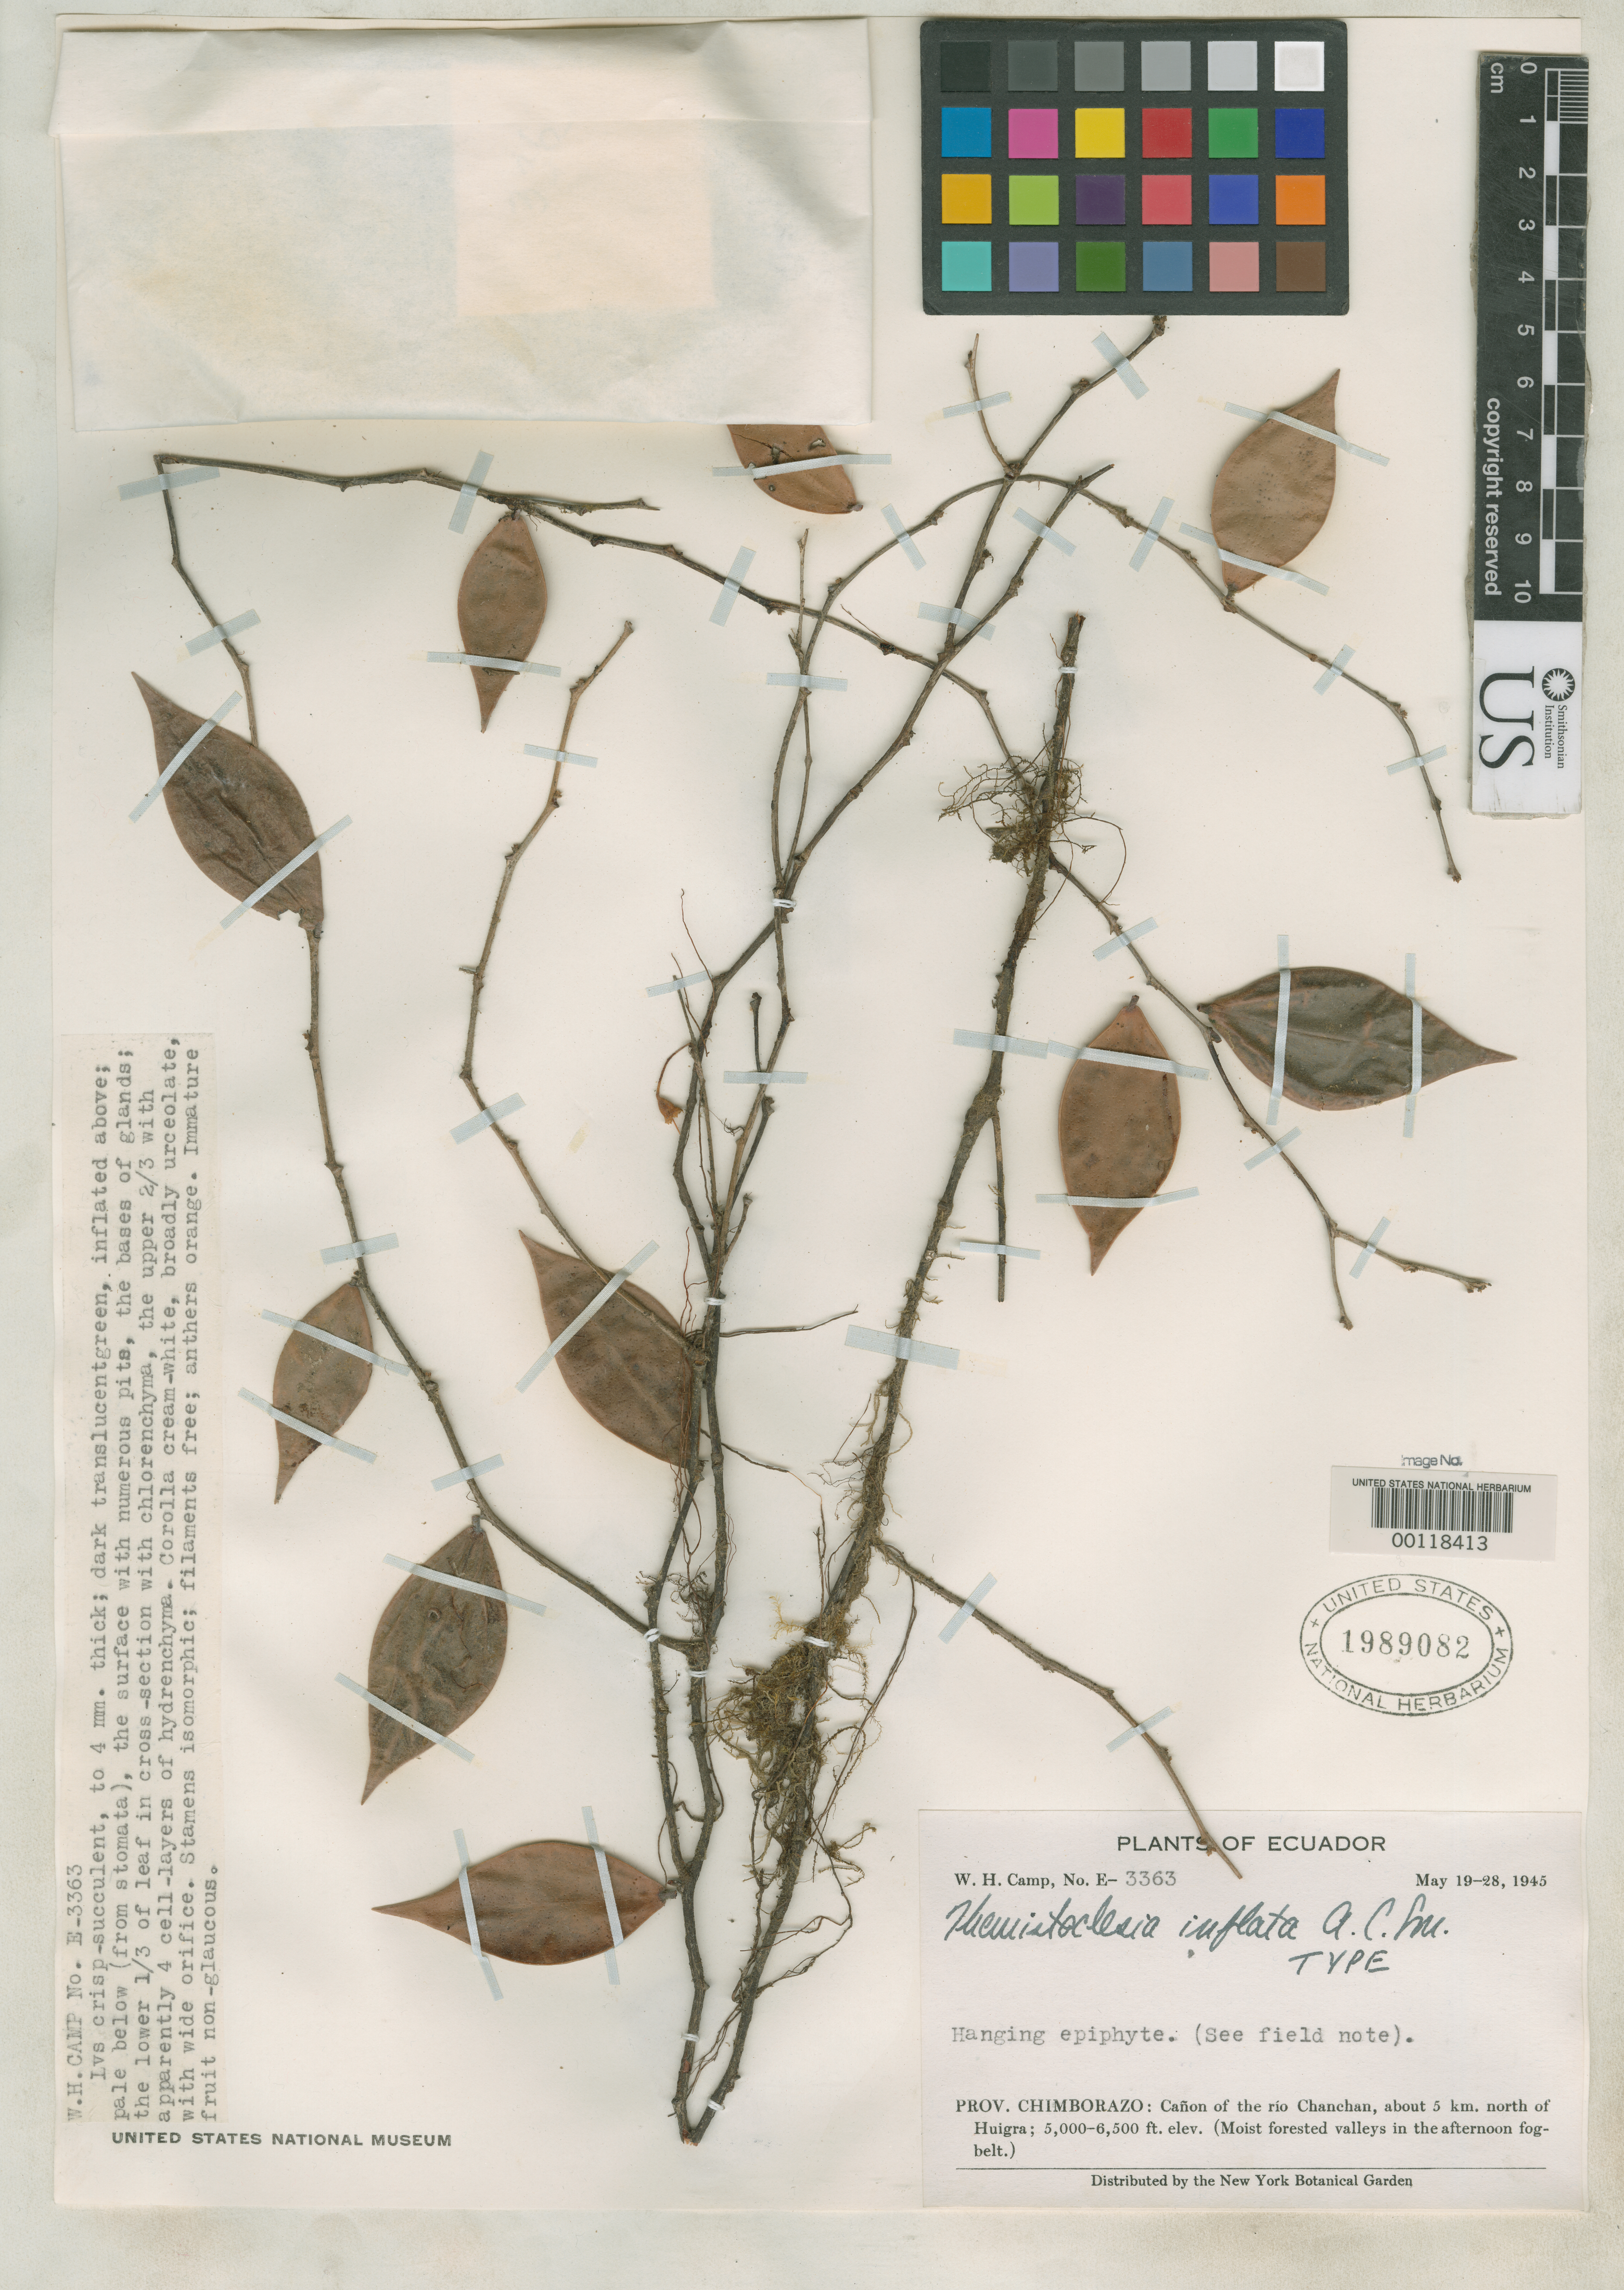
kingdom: Plantae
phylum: Tracheophyta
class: Magnoliopsida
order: Ericales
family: Ericaceae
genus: Themistoclesia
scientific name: Themistoclesia inflata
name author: A.C. Sm.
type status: Holotype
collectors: W. H. Camp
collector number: E-3363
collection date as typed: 19 May 1945 to 28 May 1945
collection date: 1945-05-19/1945-05-28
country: Ecuador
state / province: Chimborazo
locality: Canyon of Rio Chanchan, 5 km N of Huigra.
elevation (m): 1524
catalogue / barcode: US 1989082